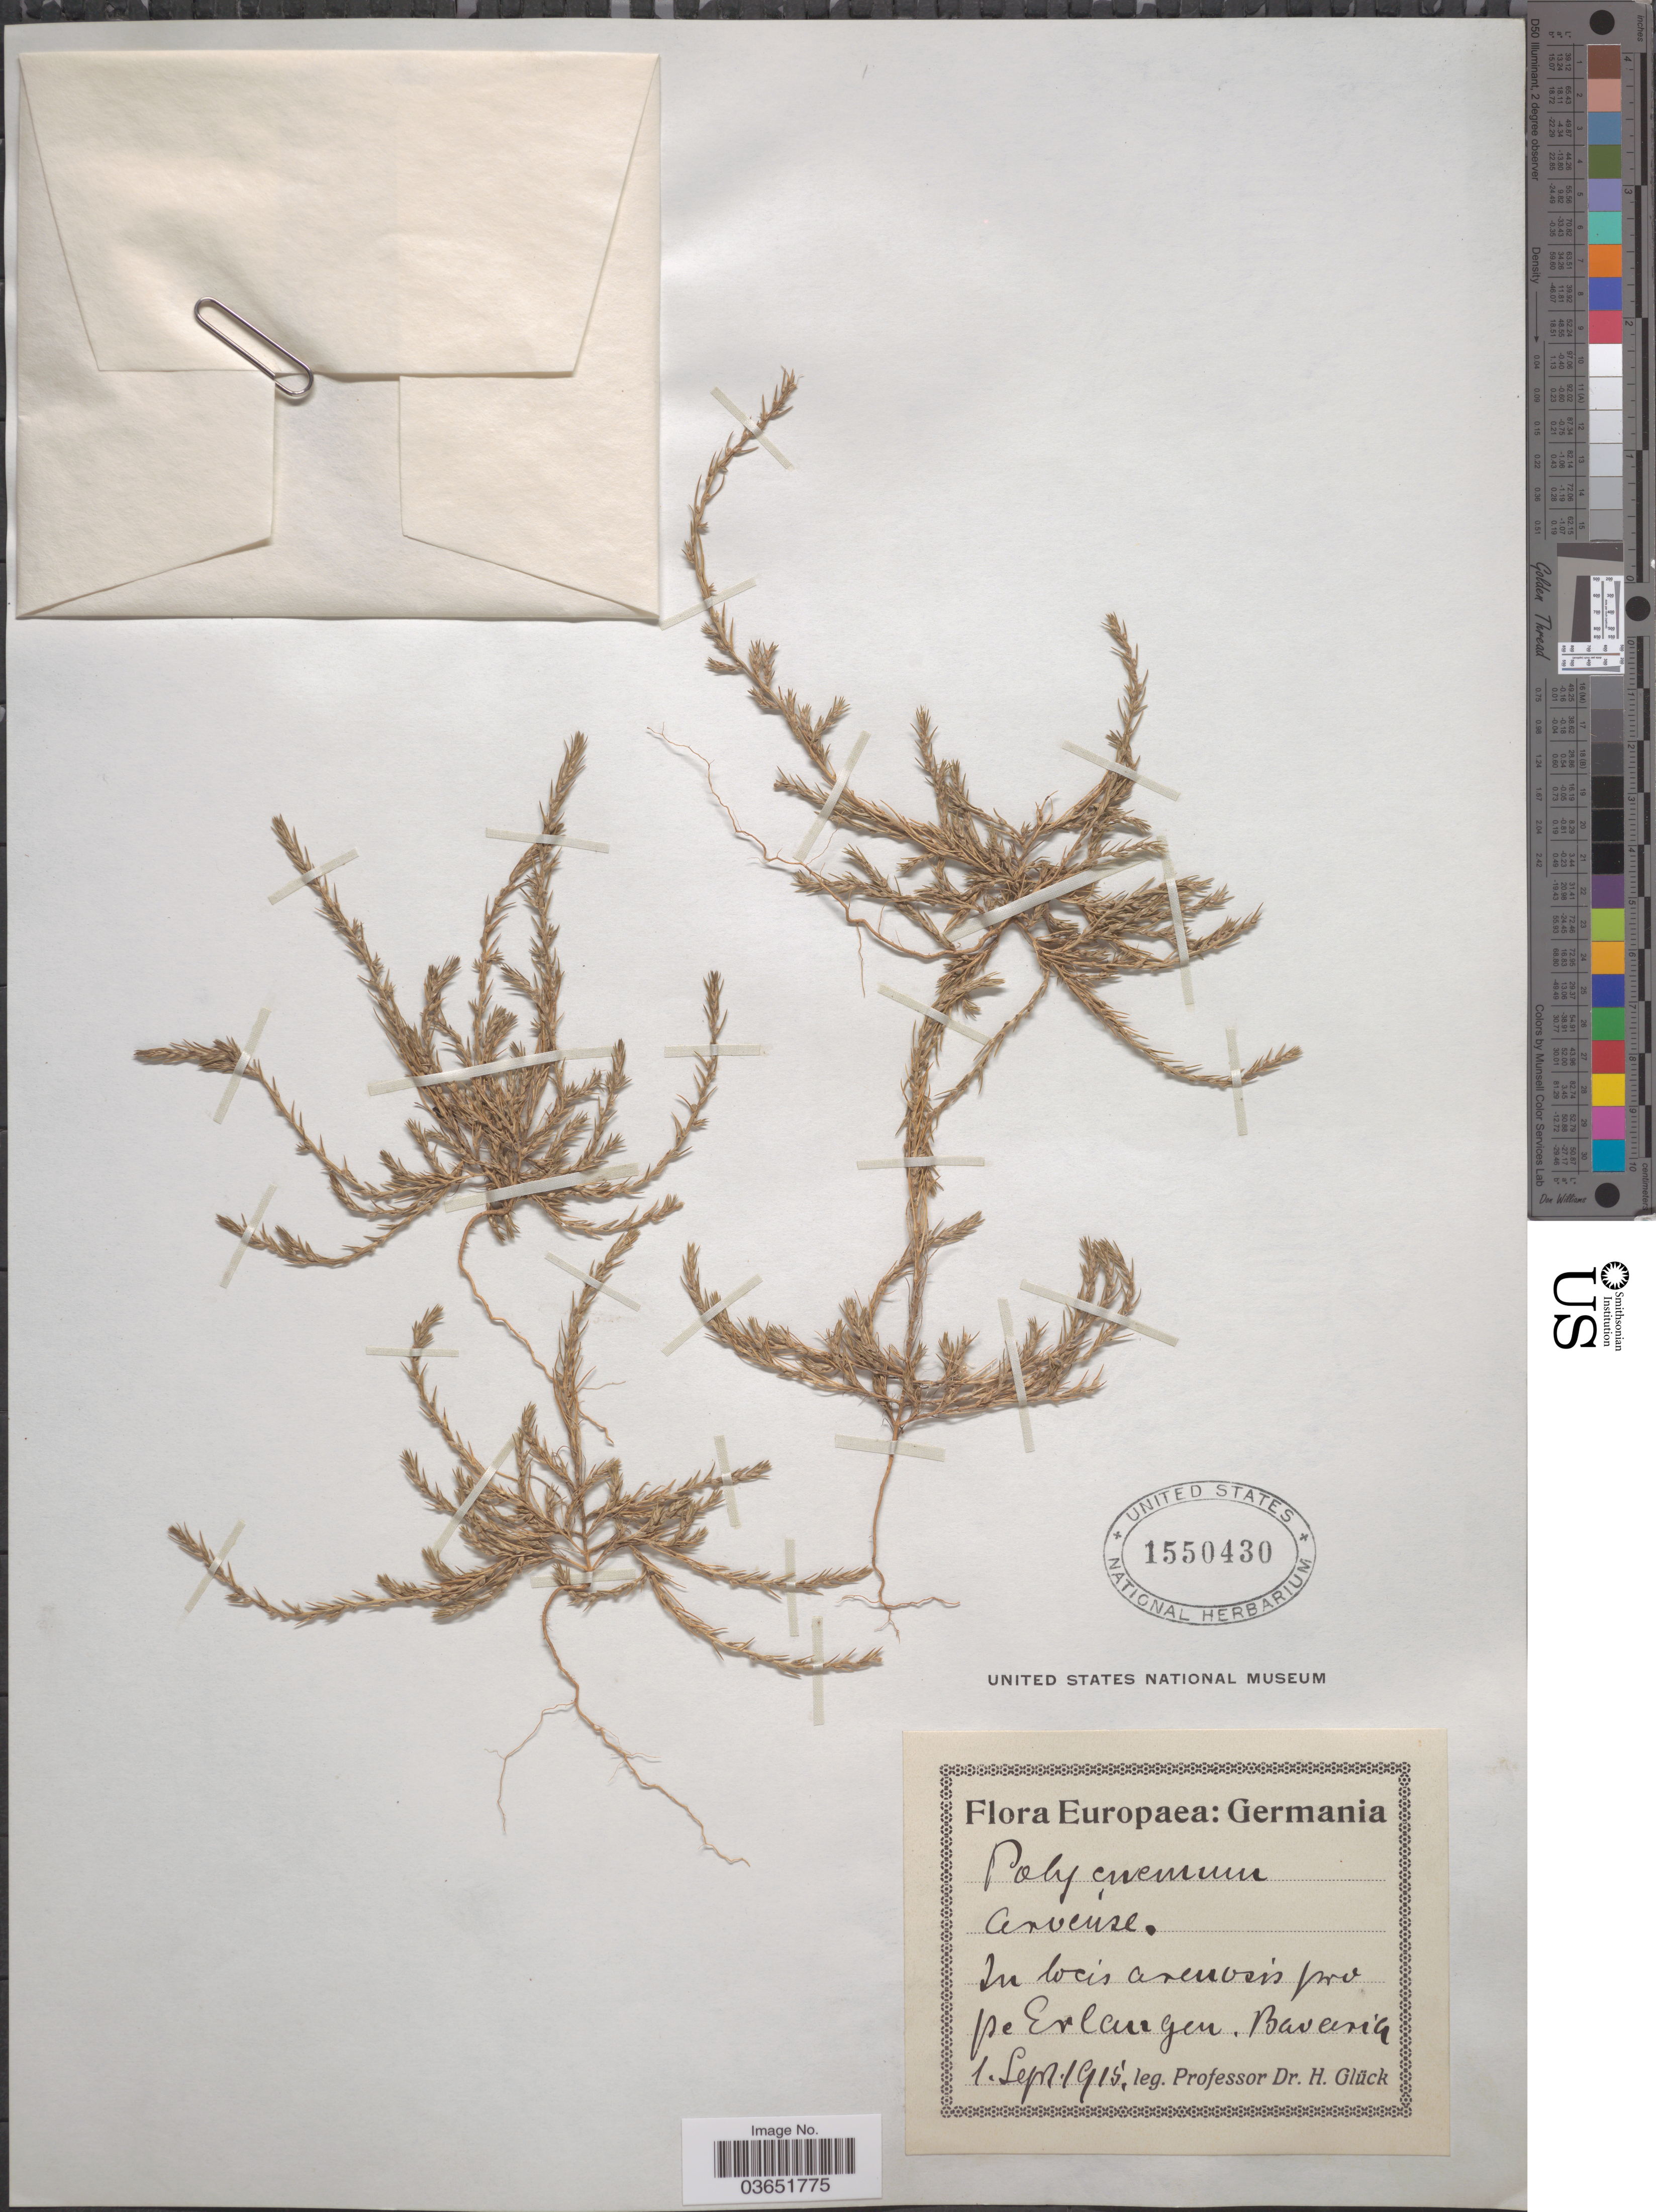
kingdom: Plantae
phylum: Tracheophyta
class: Magnoliopsida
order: Caryophyllales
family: Amaranthaceae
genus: Polycnemum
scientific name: Polycnemum arvense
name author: L.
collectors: H. Glück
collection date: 1915-09-01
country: Germany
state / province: Bayern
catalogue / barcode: US 1550430